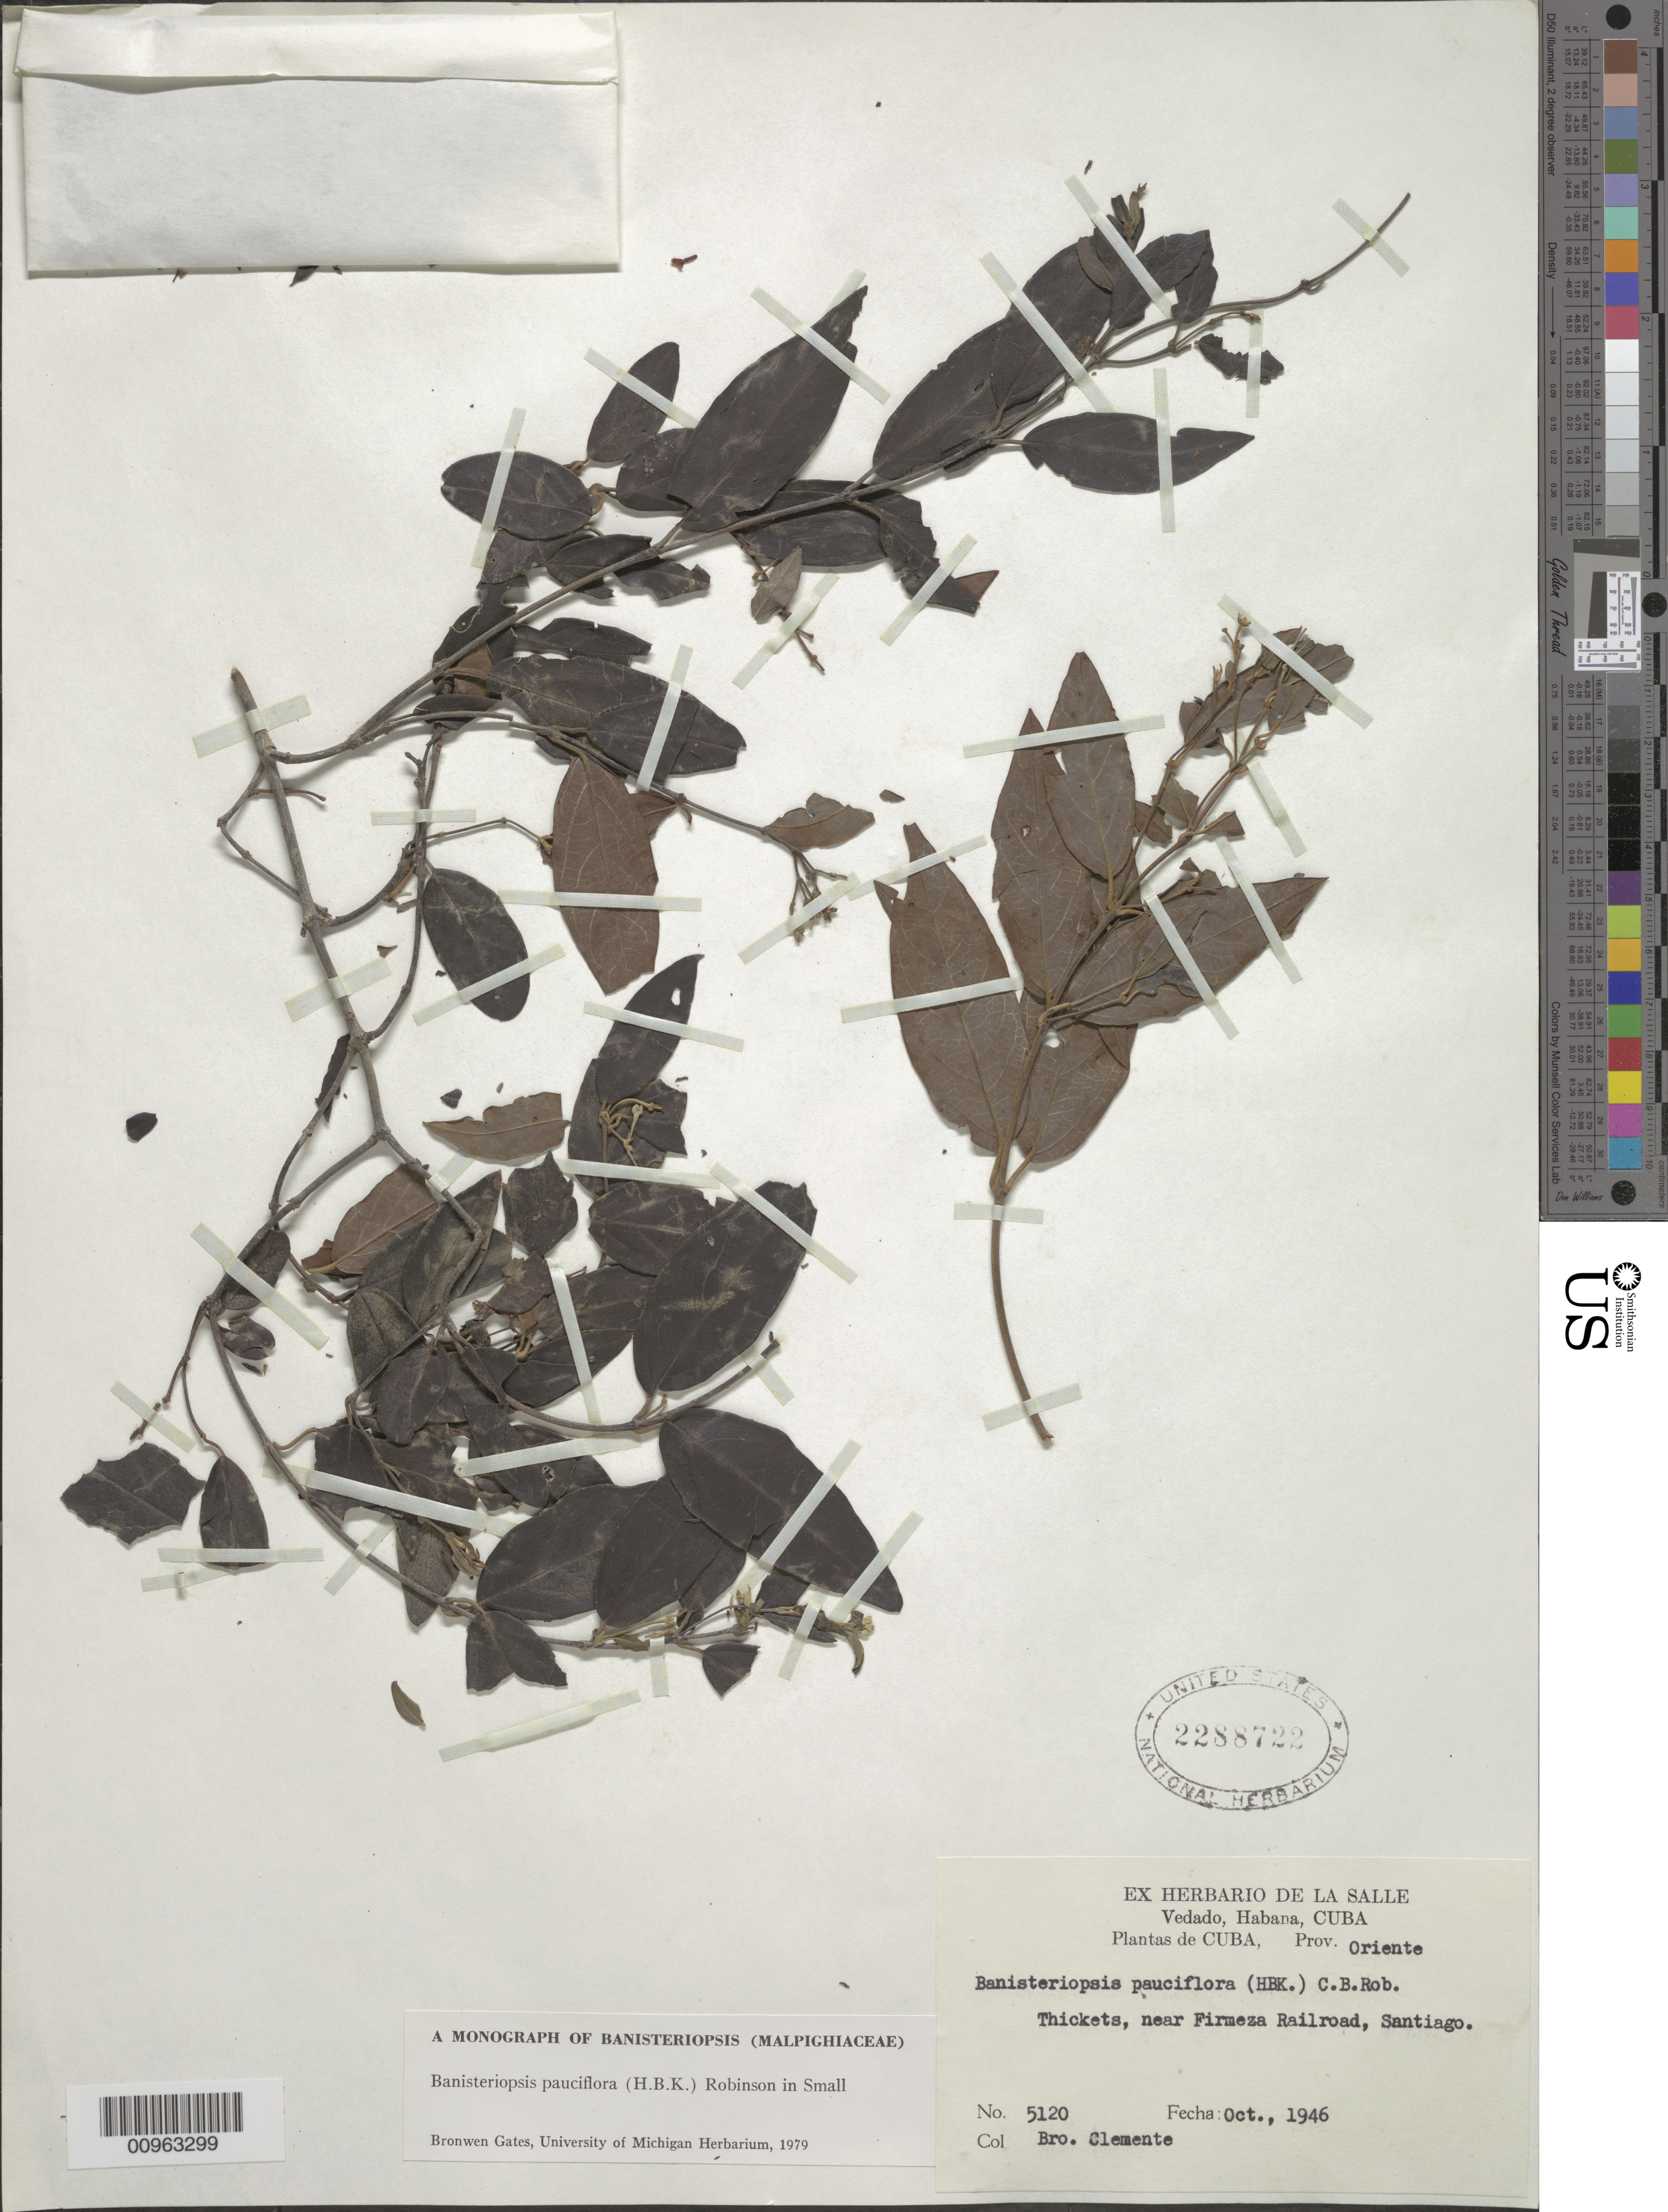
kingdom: Plantae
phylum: Tracheophyta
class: Magnoliopsida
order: Malpighiales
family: Malpighiaceae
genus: Banisteriopsis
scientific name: Banisteriopsis pauciflora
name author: (Kunth) C.B. Rob.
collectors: Bro. Clemente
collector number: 5120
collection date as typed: Oct 1946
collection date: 1946-10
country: Cuba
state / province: Santiago de Cuba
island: Cuba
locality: Near Firmeza Railroad, Santiago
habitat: Thickets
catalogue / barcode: US 2288722